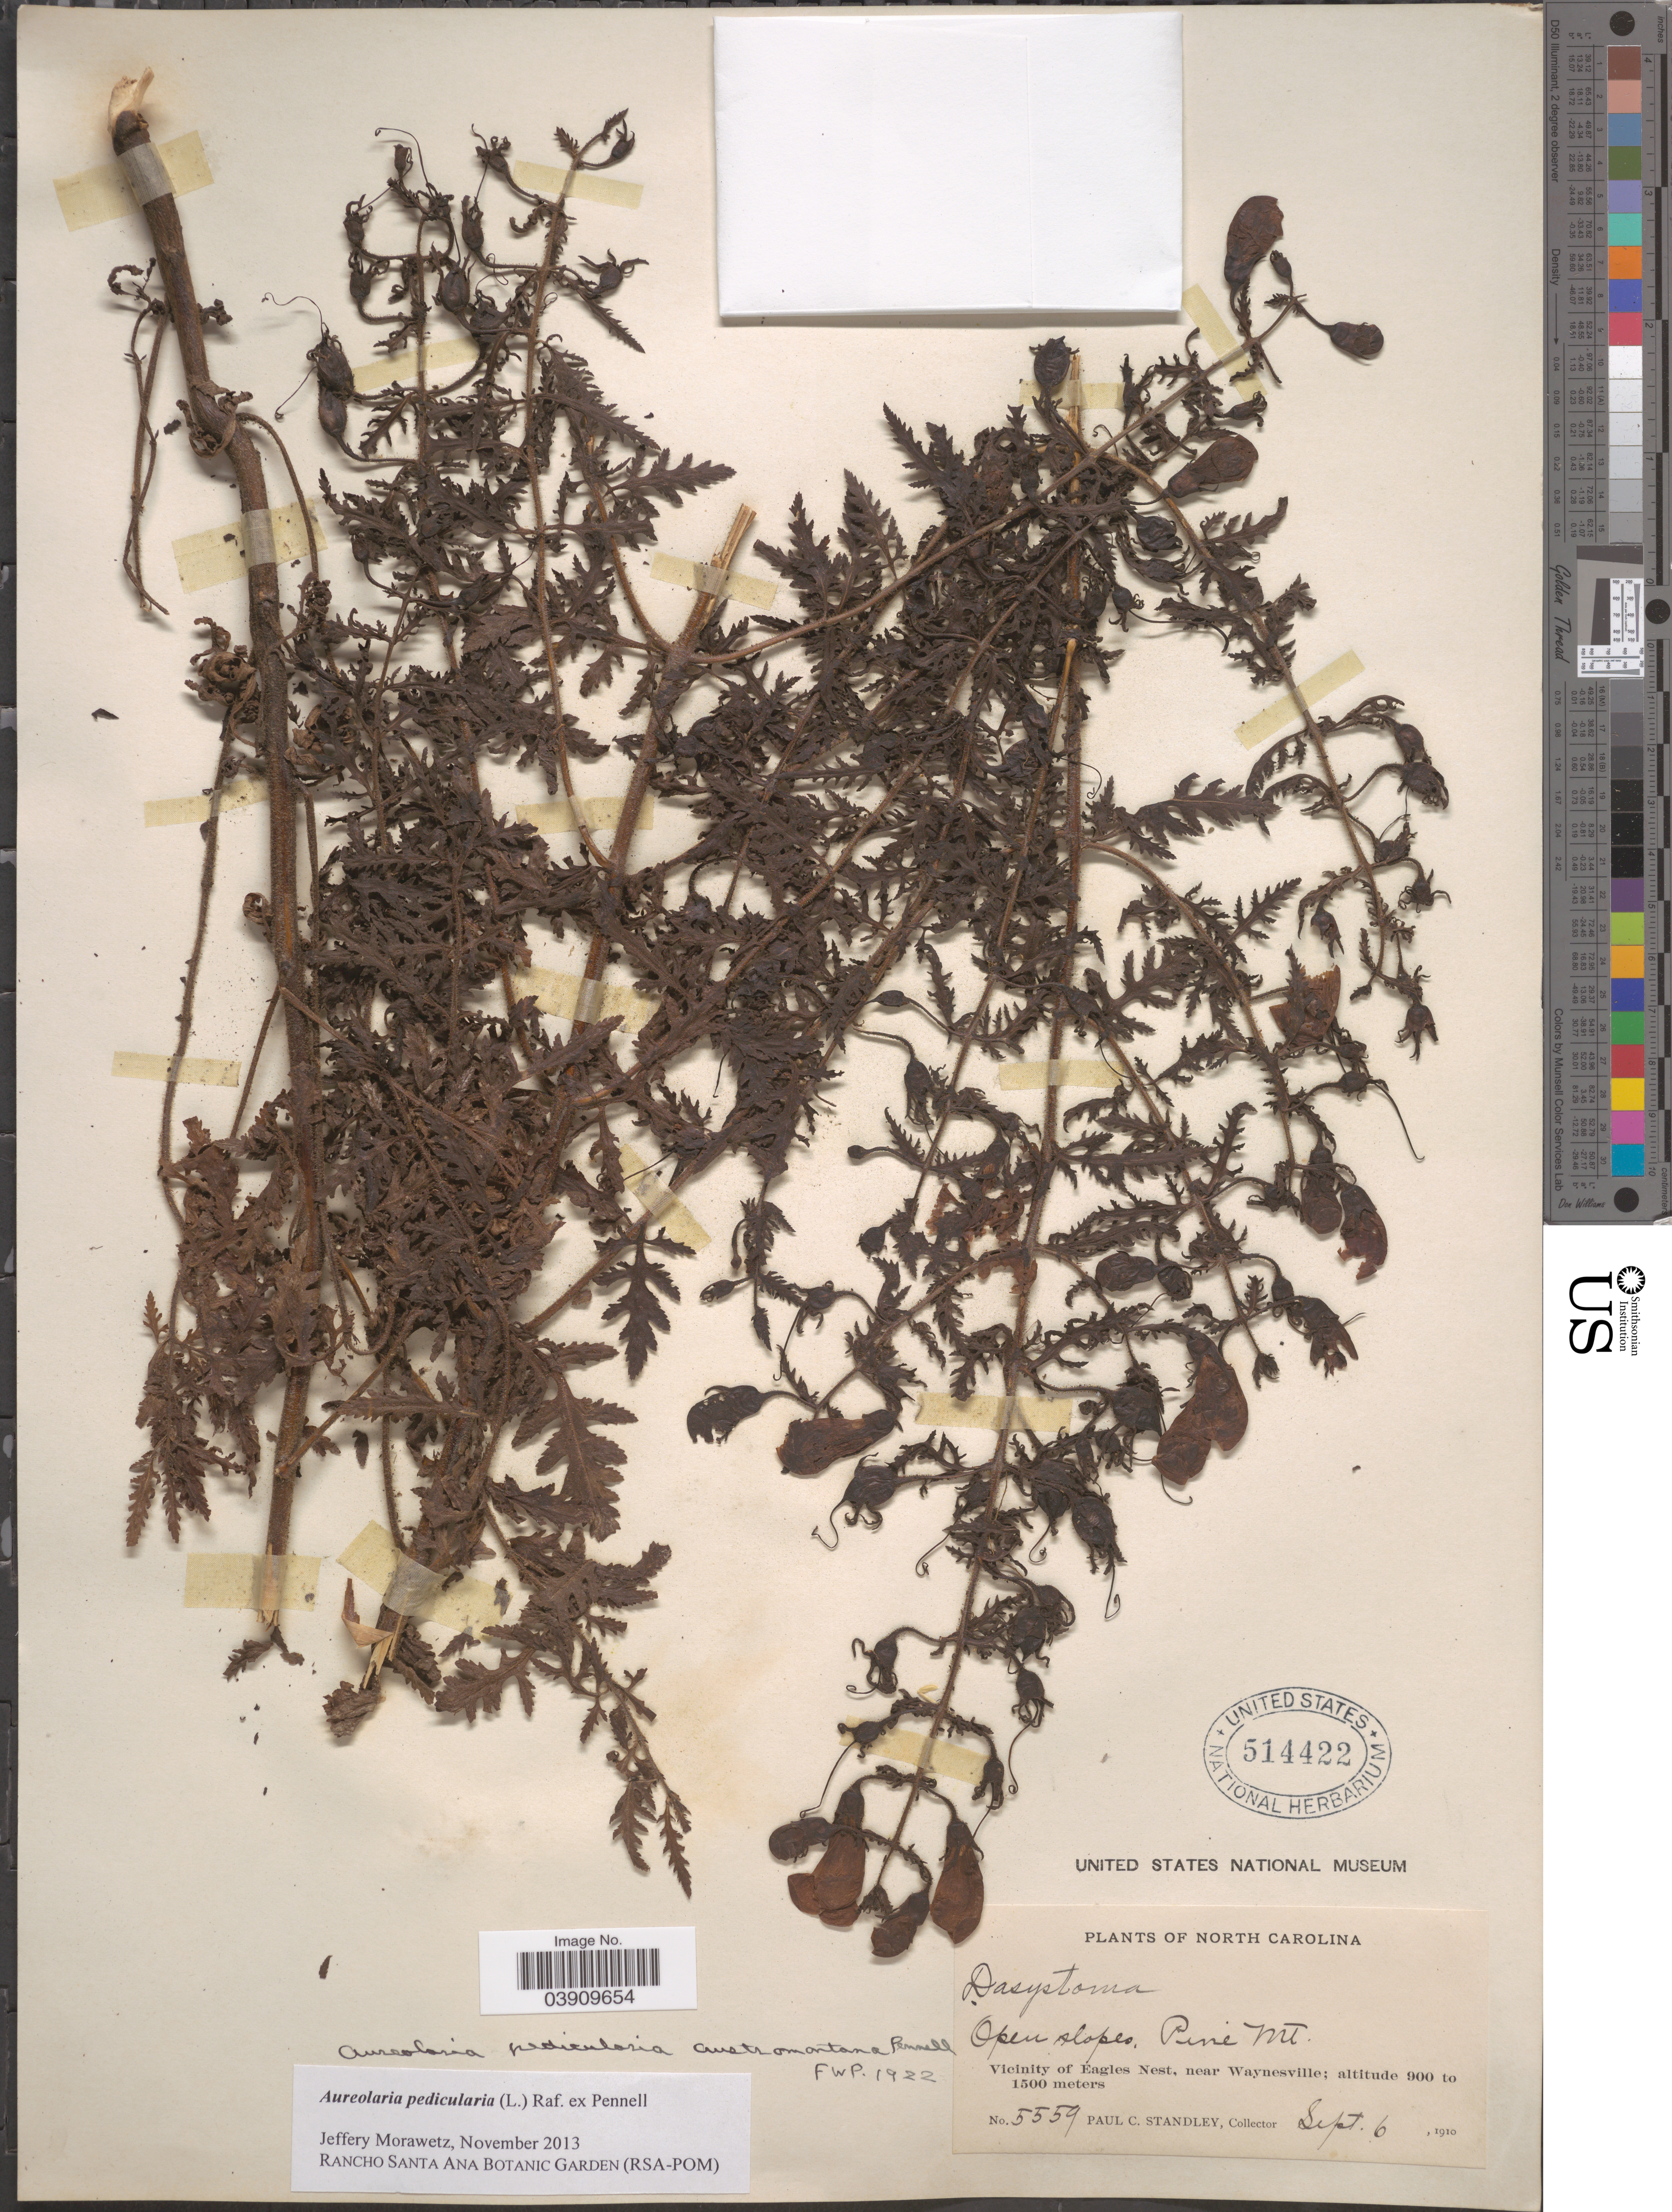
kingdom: Plantae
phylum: Tracheophyta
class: Magnoliopsida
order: Lamiales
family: Orobanchaceae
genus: Aureolaria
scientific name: Aureolaria pedicularia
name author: (L.) Raf. ex Farw.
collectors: P. C. Standley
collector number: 5559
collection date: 1910-09-06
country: United States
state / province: North Carolina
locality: Pine Mt. Vicinity of Eagles Nest, near Waynesville.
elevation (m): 900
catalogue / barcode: US 514422